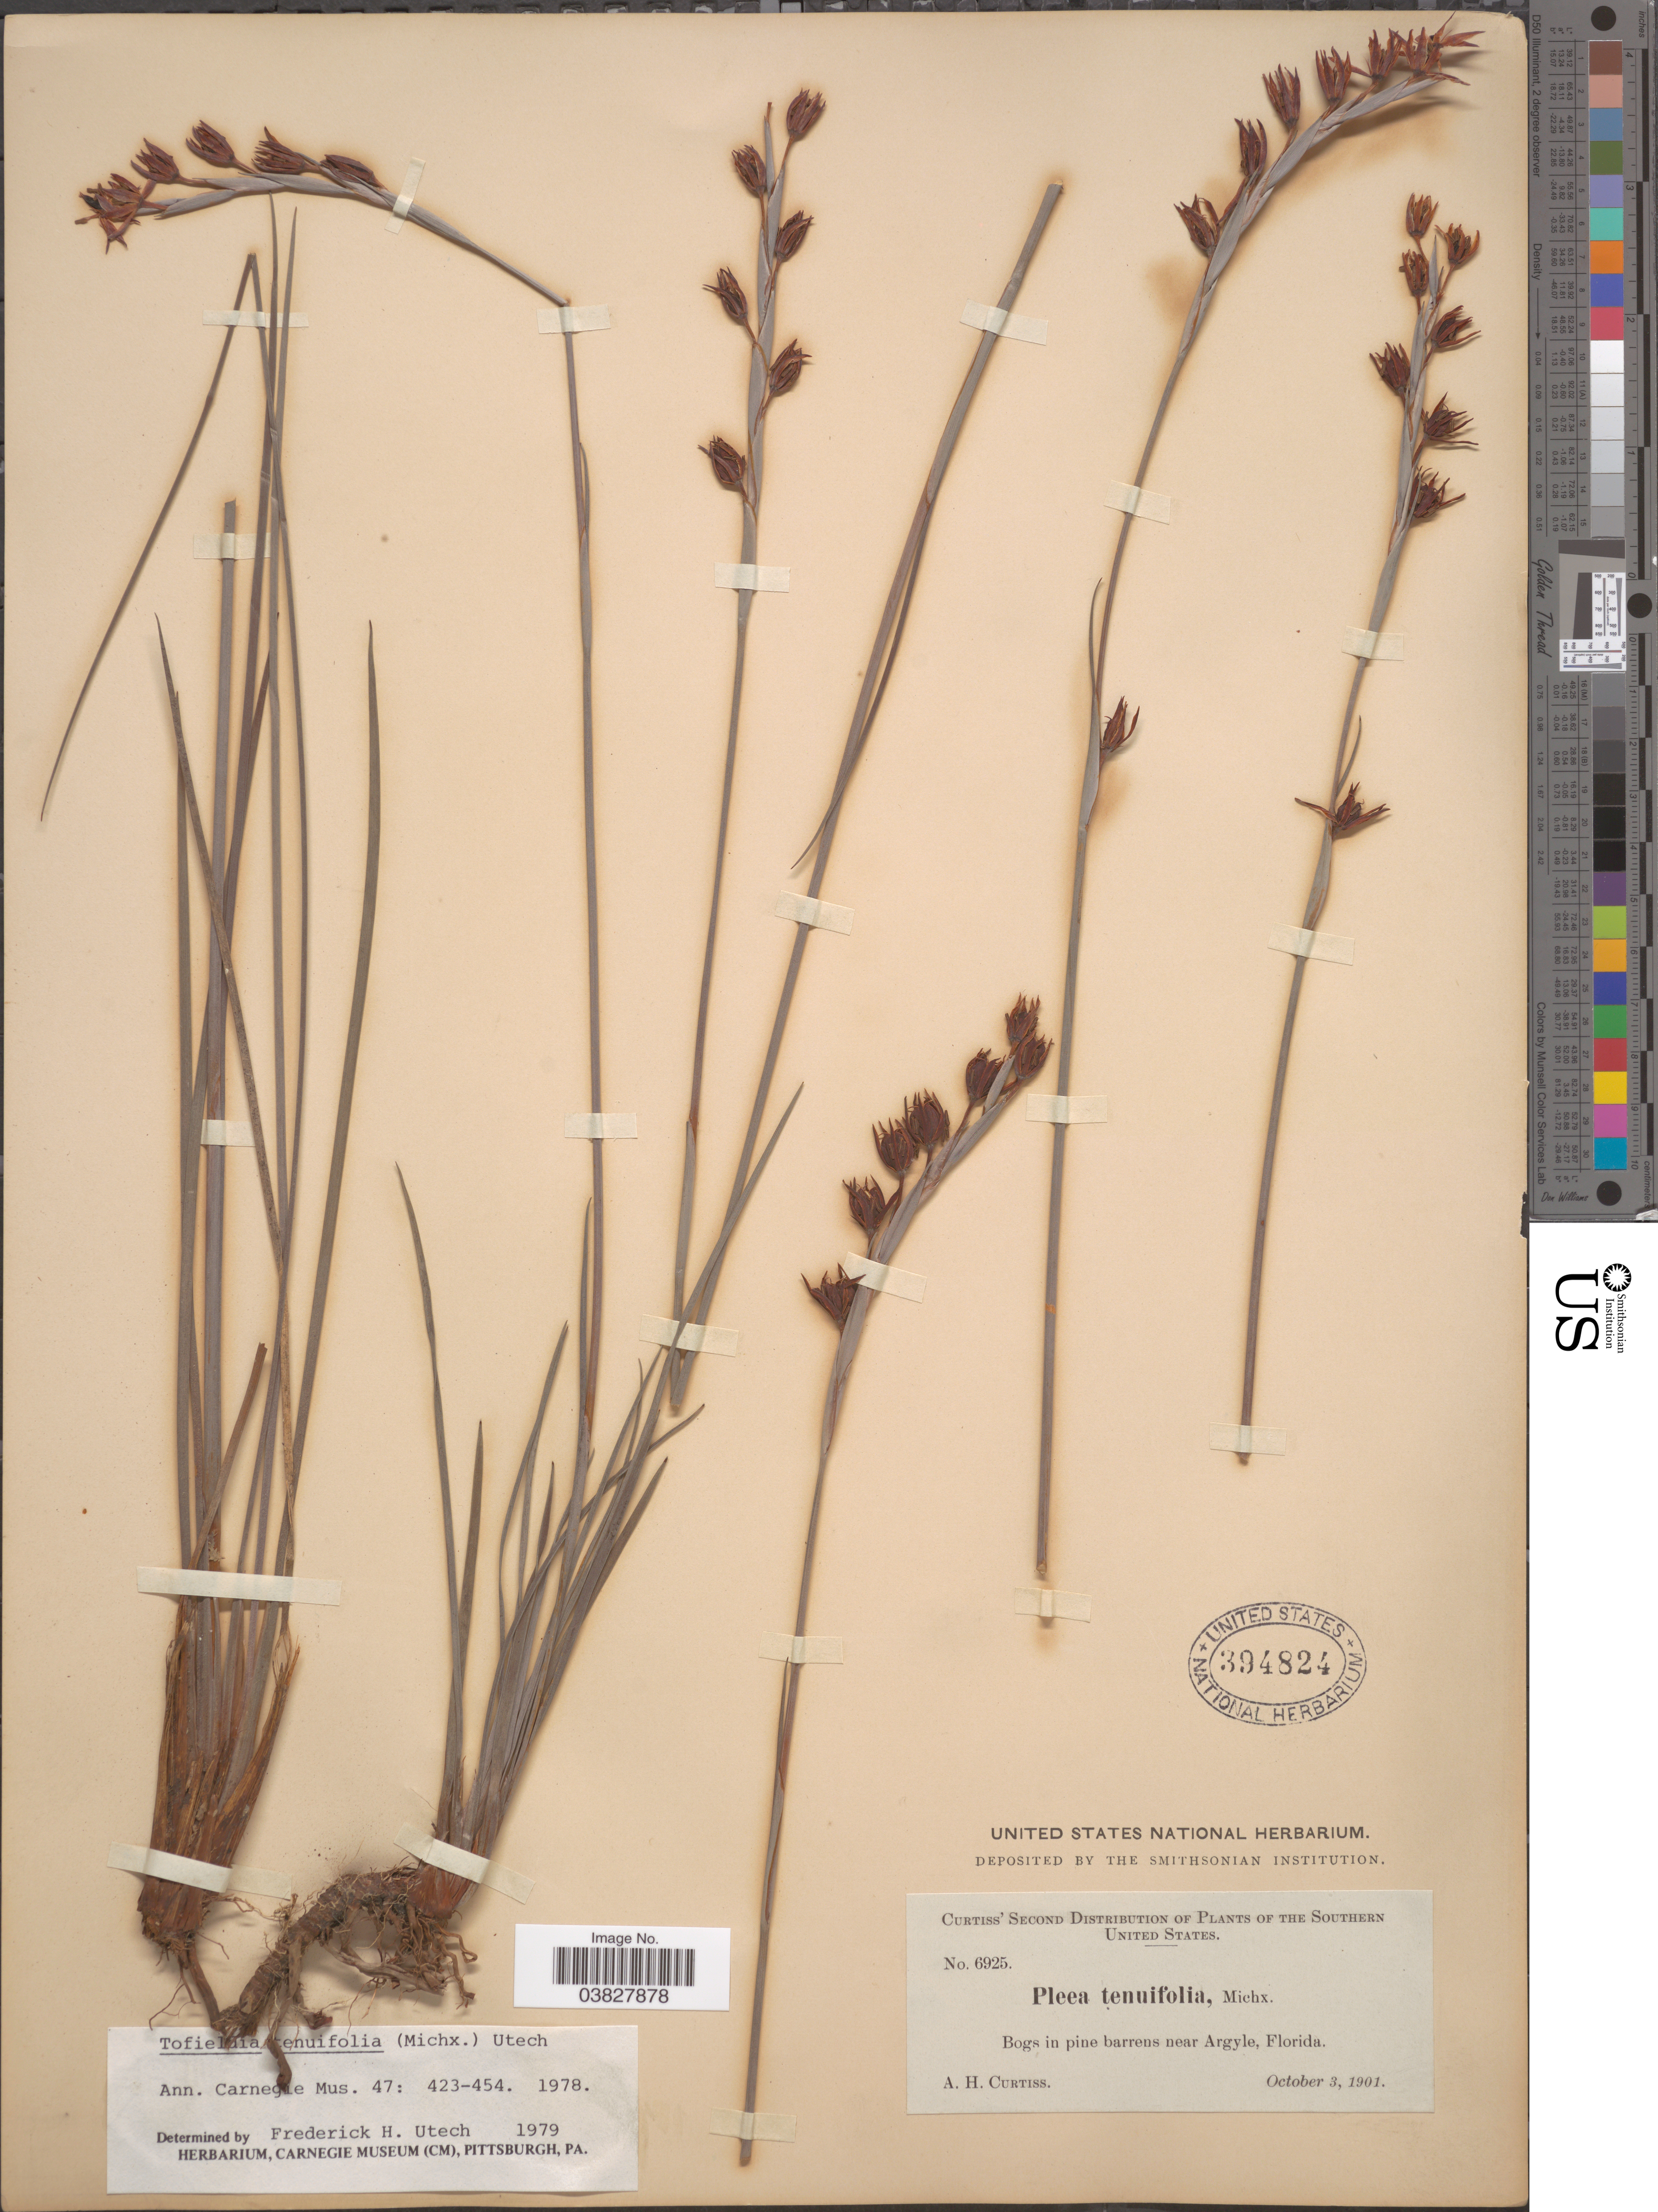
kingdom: Plantae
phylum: Tracheophyta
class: Liliopsida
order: Alismatales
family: Tofieldiaceae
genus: Pleea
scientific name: Pleea tenuifolia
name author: Michx.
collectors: A. H. Curtiss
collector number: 6925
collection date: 1901-10-03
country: United States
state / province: Florida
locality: The Southern United States. Bogs in pine barrens near Argyle.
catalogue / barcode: US 394824